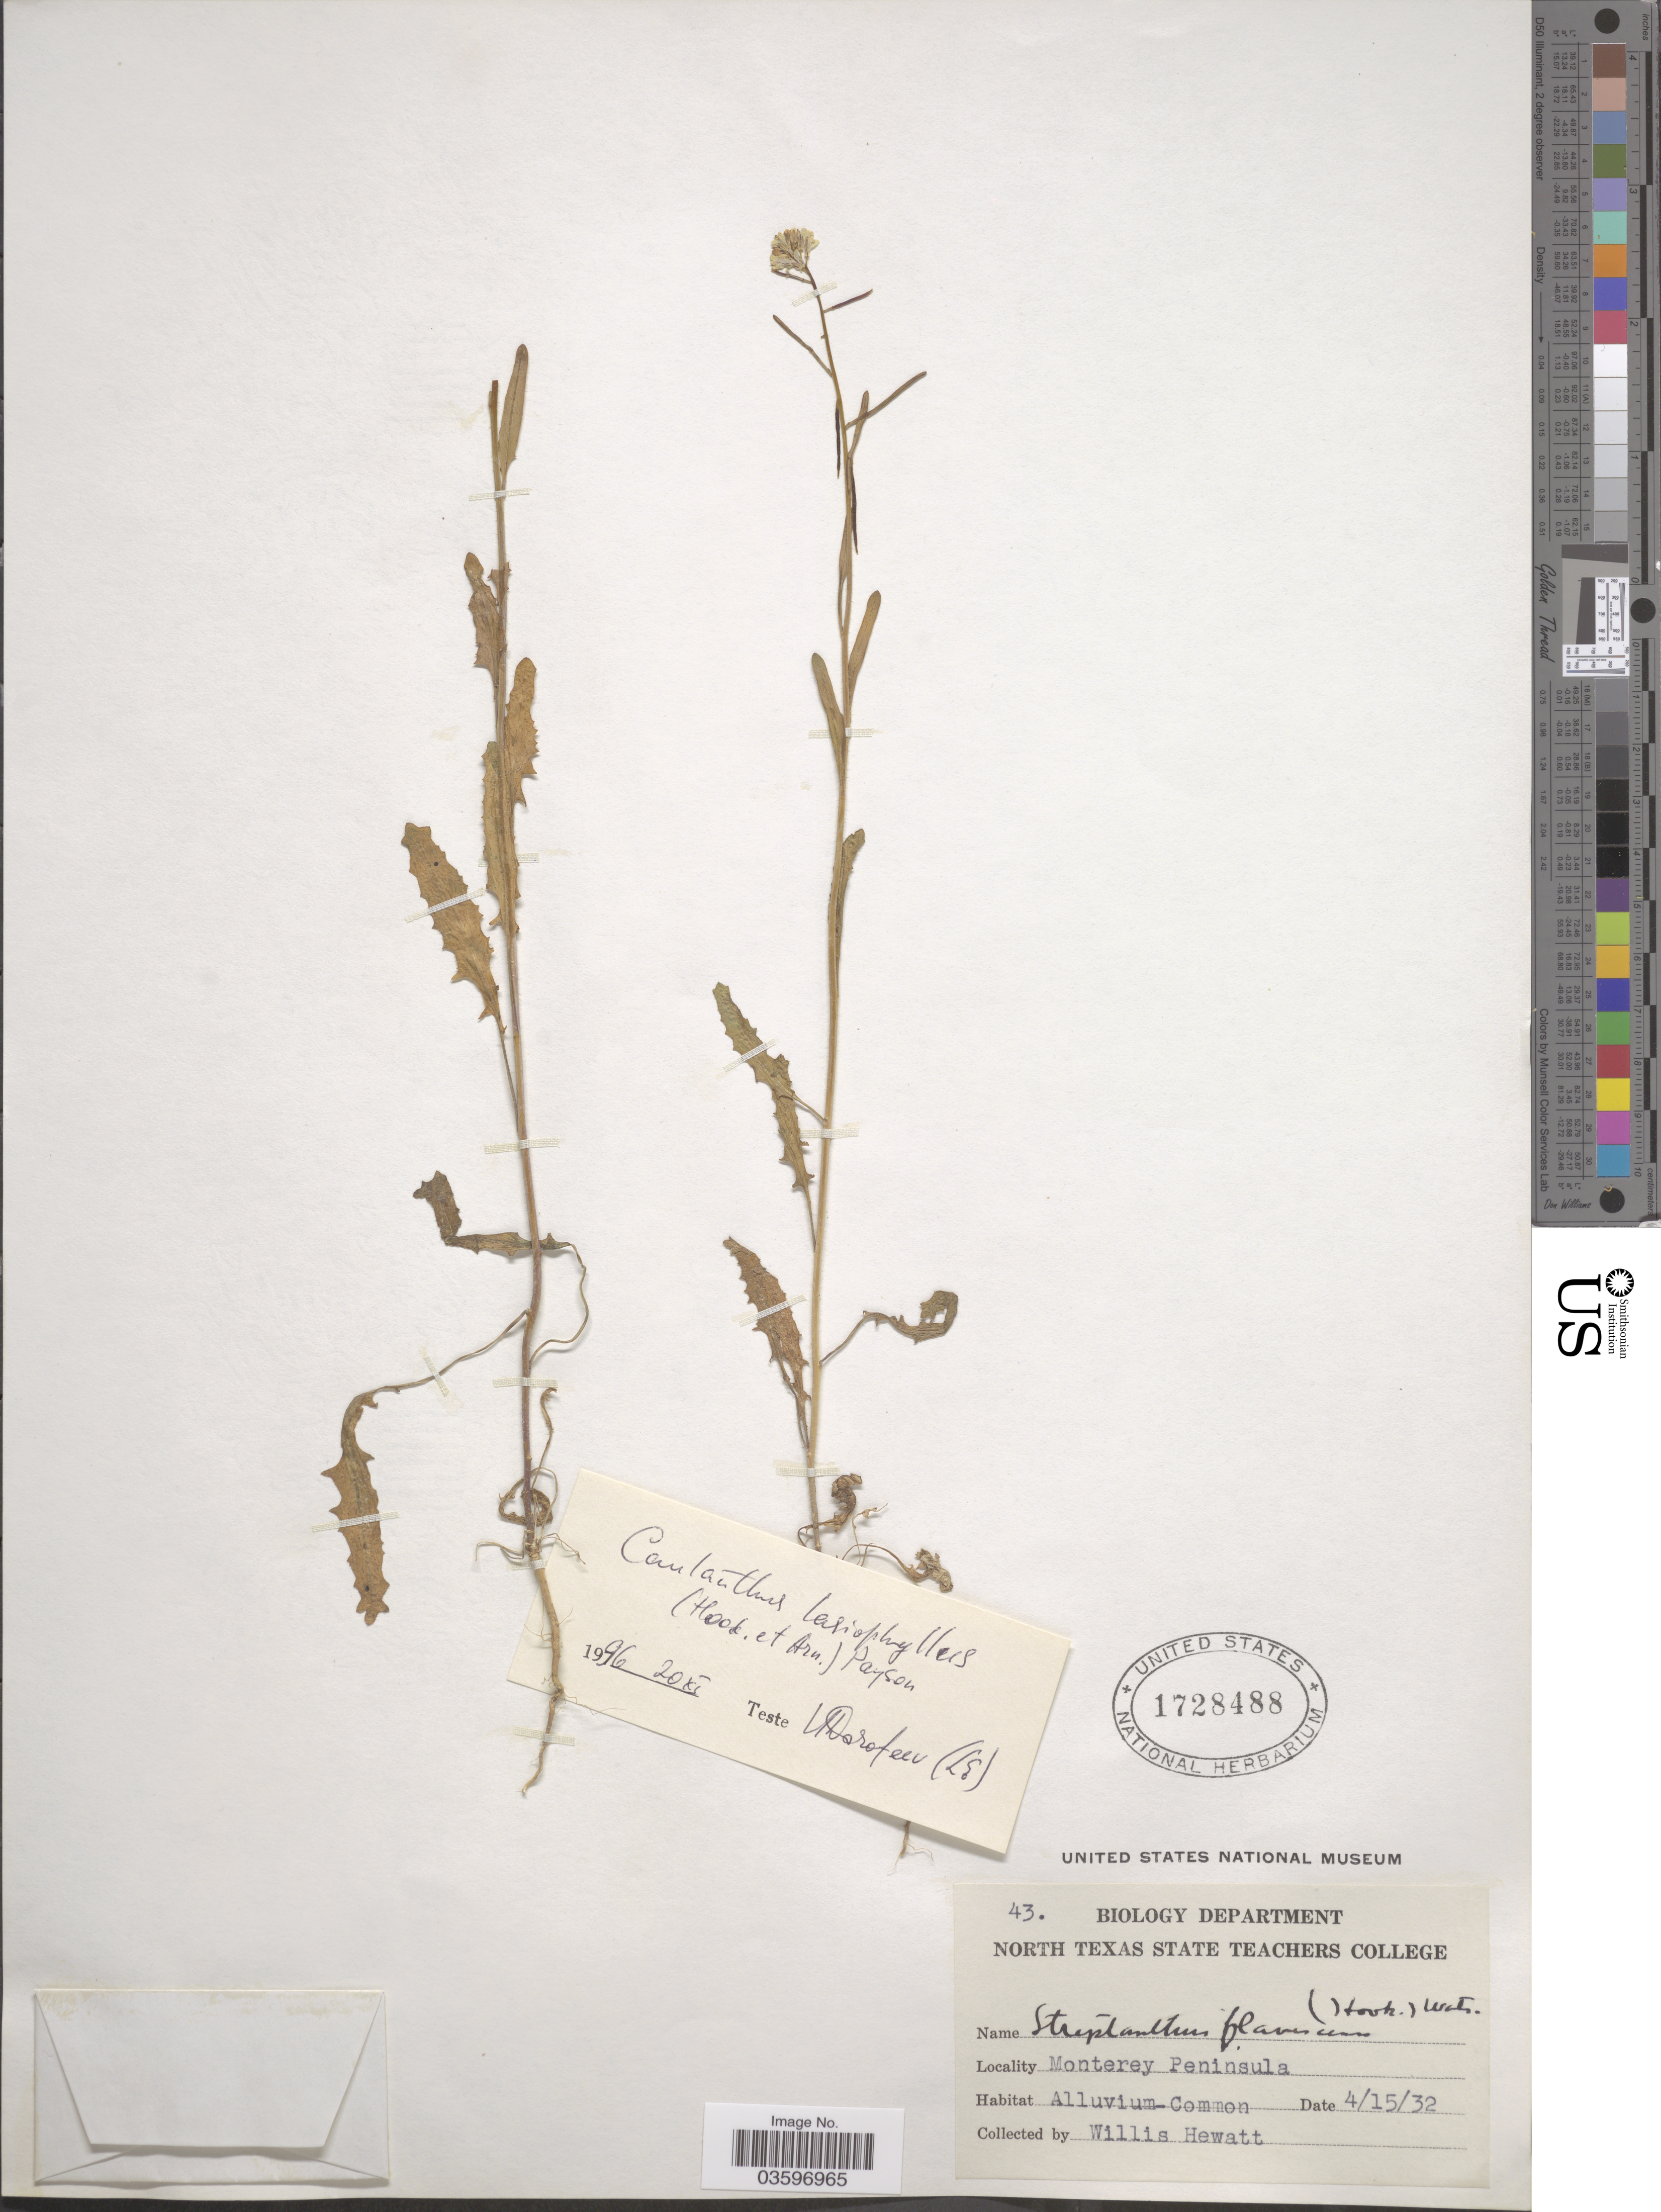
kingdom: Plantae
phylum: Tracheophyta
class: Magnoliopsida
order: Brassicales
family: Brassicaceae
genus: Caulanthus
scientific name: Caulanthus flavescens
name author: (Hook.) Payson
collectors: W. Hewatt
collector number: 43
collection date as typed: Transcribed d/m/y: 15/4/32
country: United States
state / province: California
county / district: Monterey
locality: Monterey Peninsula.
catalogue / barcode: US 1728488